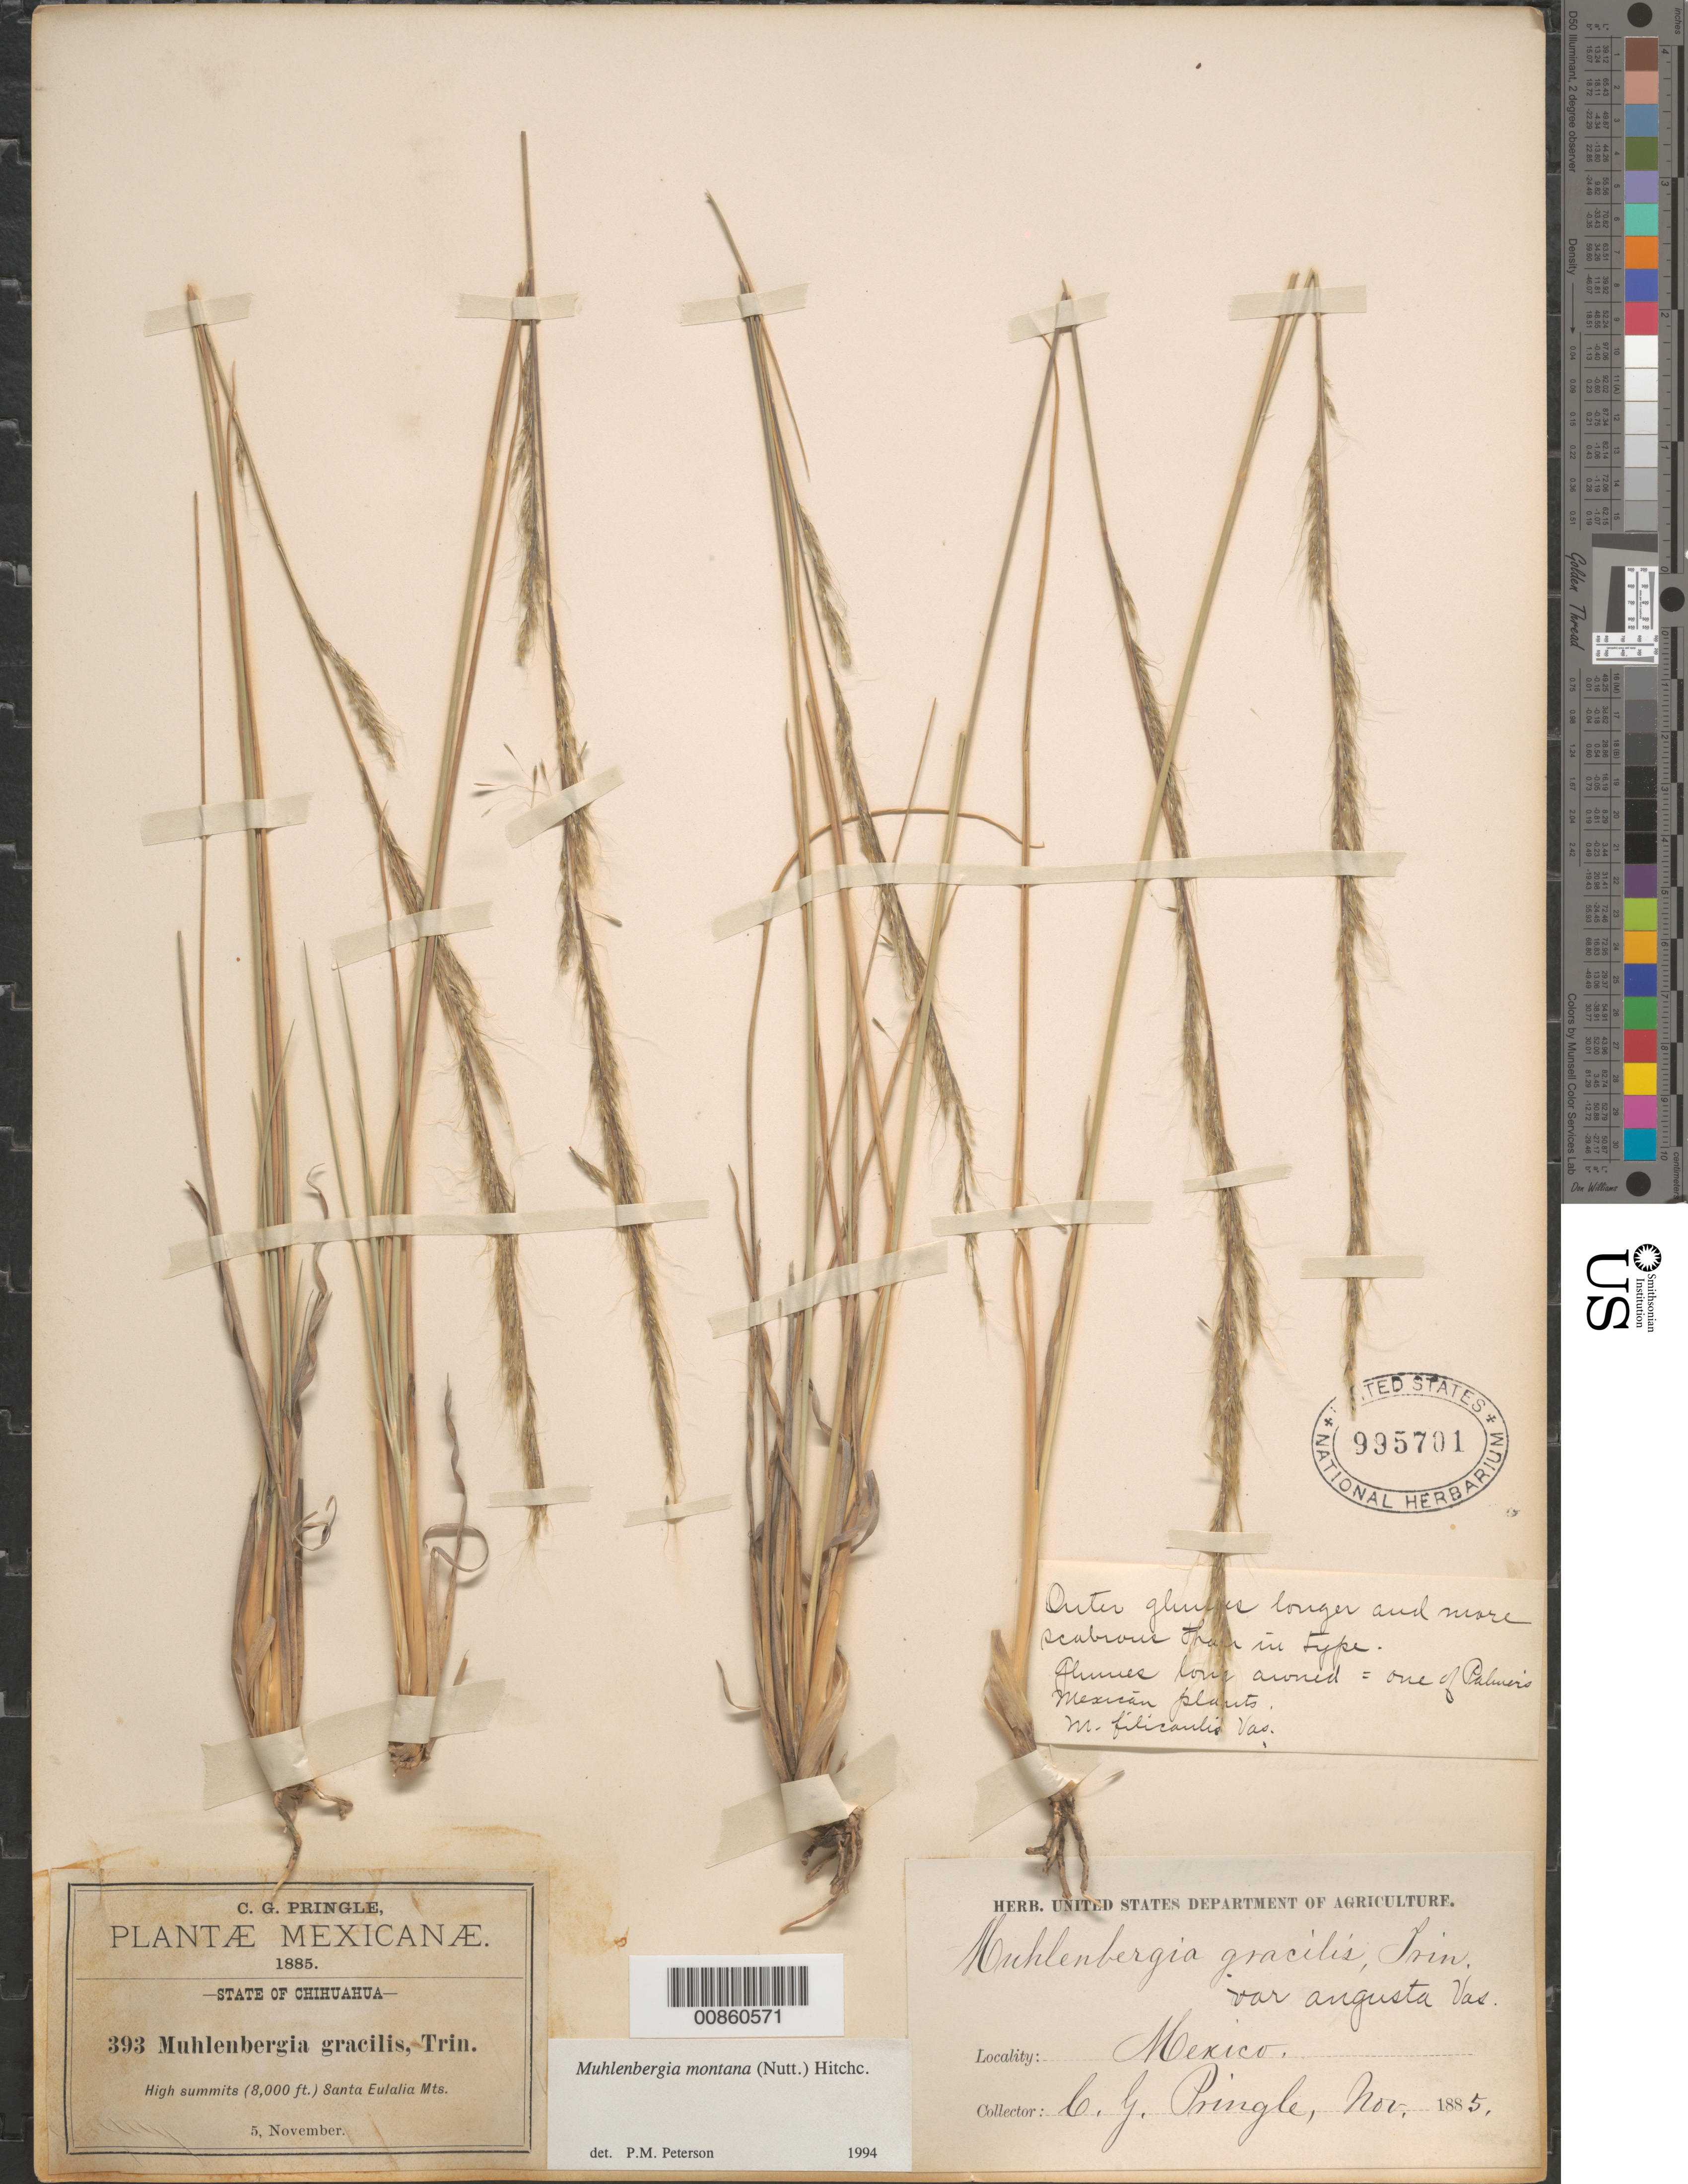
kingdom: Plantae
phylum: Tracheophyta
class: Liliopsida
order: Poales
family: Poaceae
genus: Muhlenbergia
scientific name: Muhlenbergia montana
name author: (Nutt.) Hitchc.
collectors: C. G. Pringle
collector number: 393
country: Mexico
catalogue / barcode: US 995701